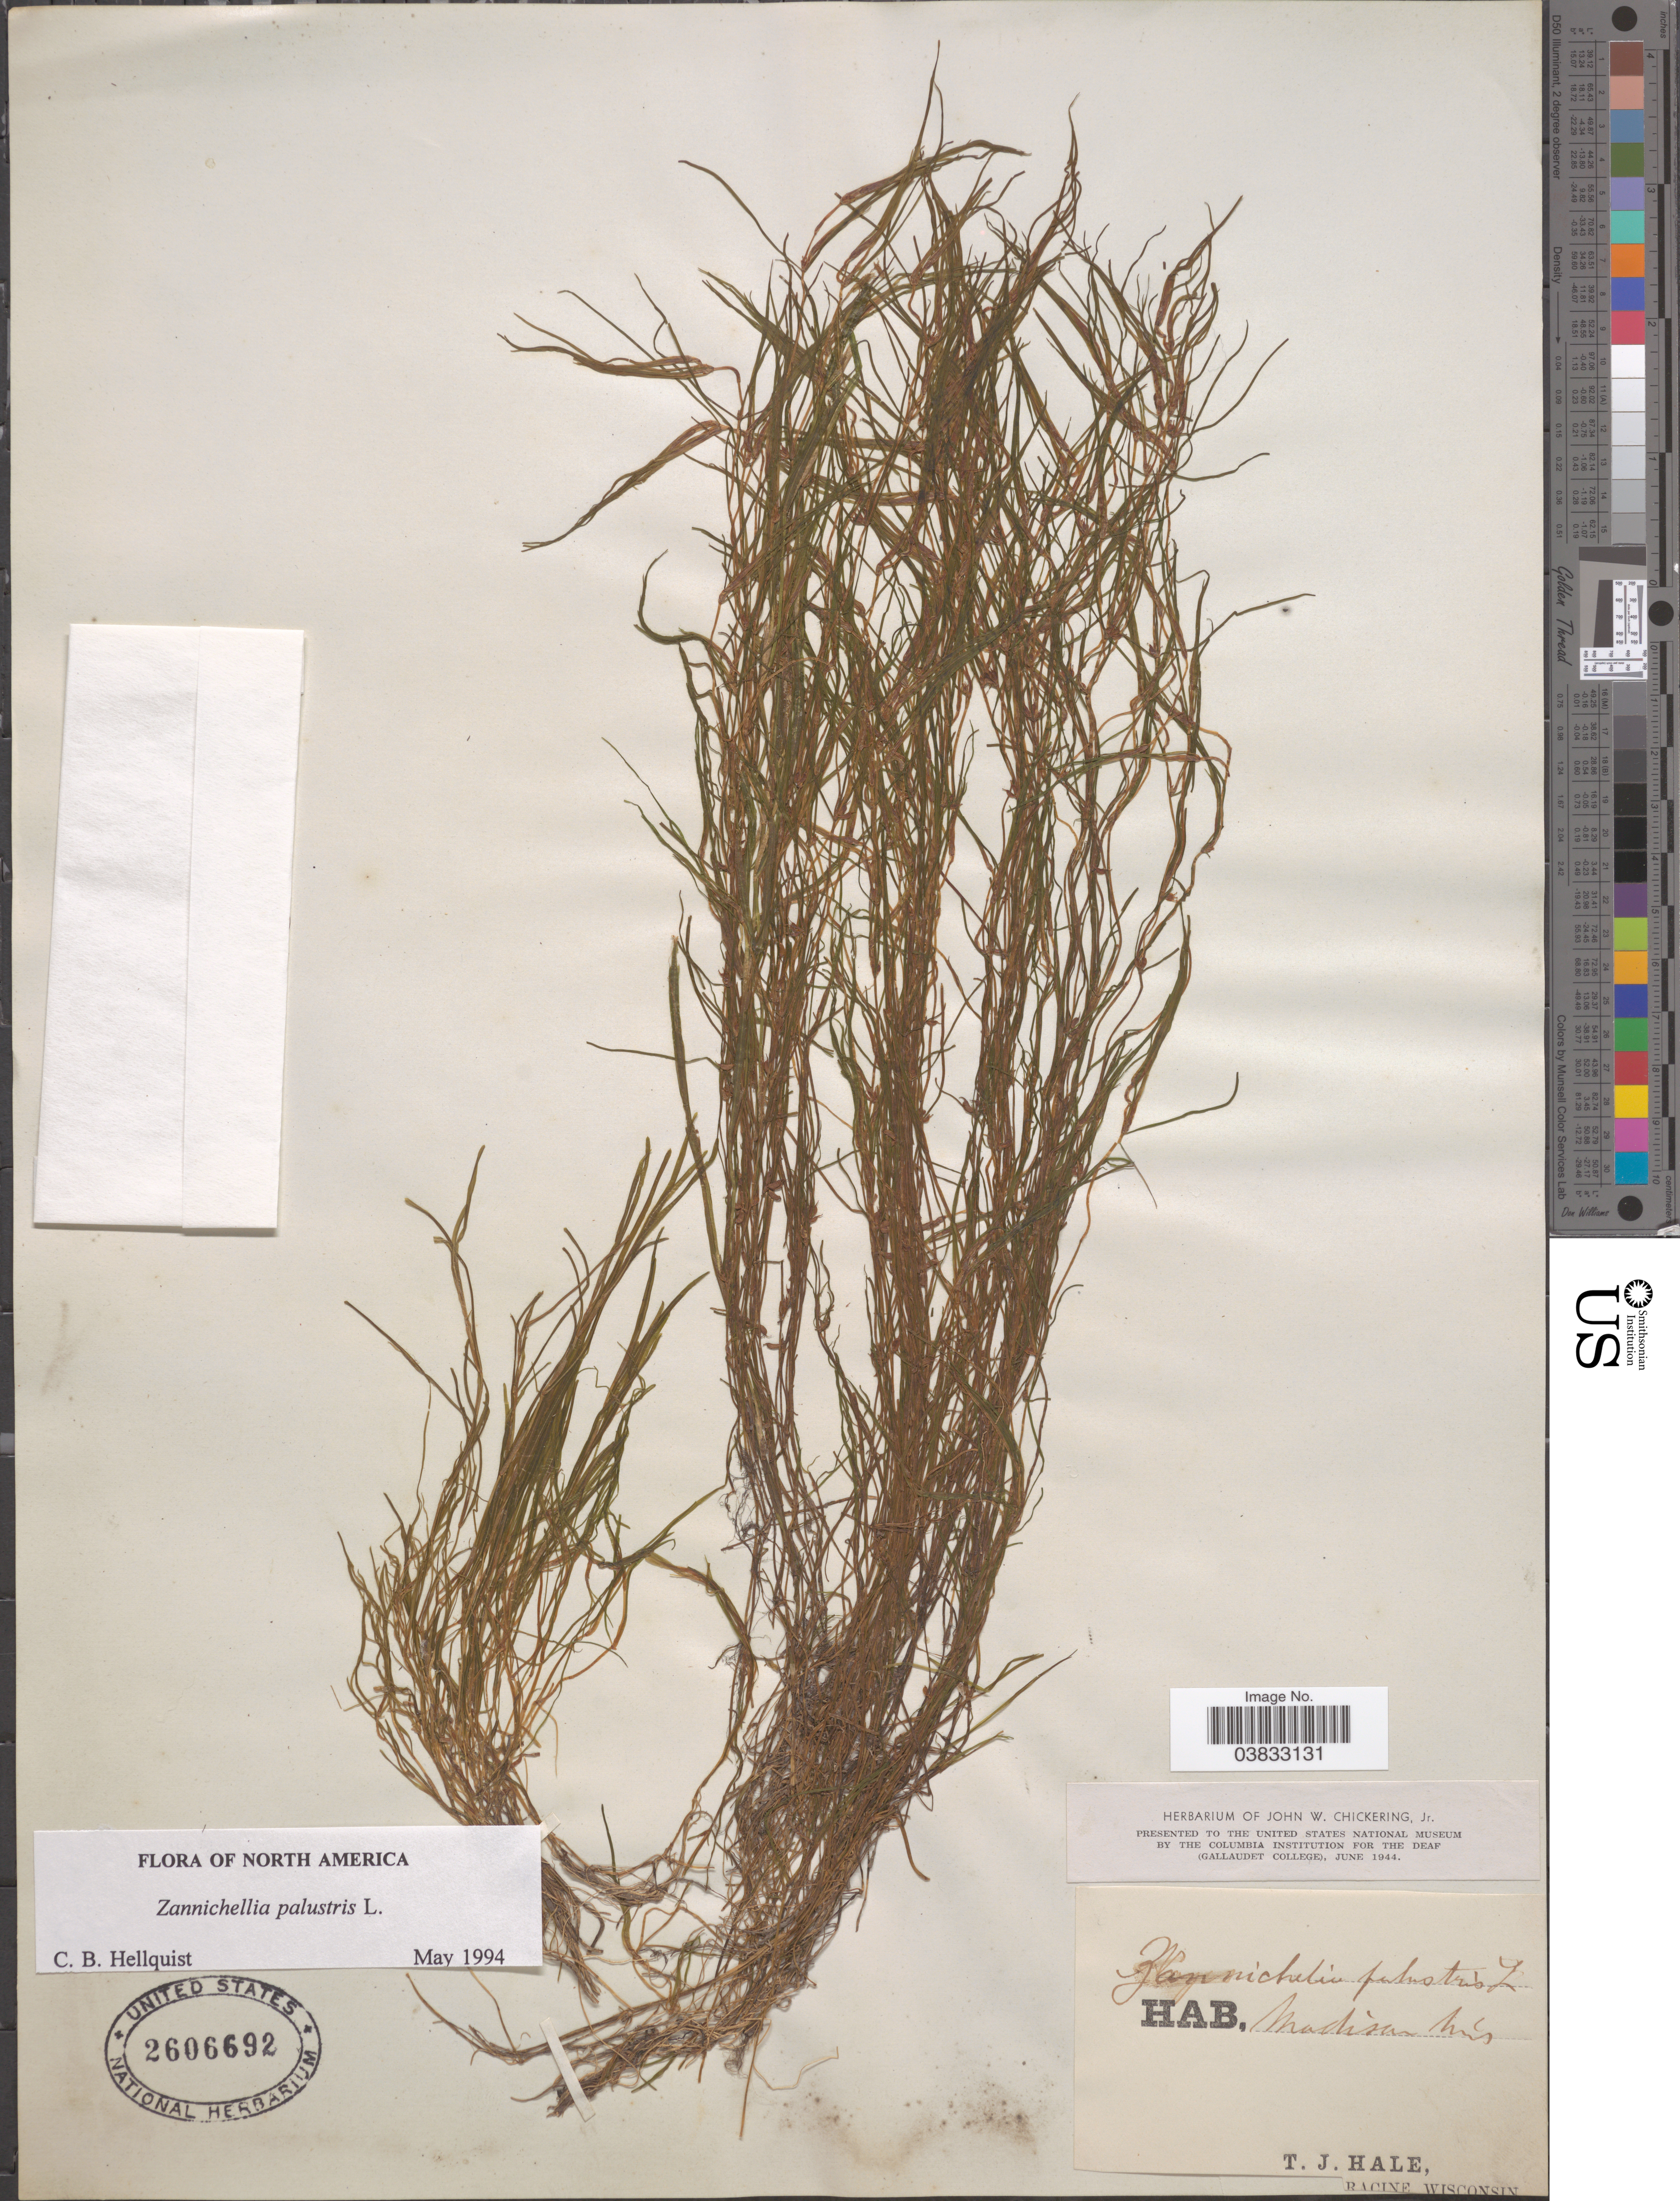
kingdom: Plantae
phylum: Tracheophyta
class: Liliopsida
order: Alismatales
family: Potamogetonaceae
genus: Zannichellia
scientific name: Zannichellia palustris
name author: L.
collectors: T. Hale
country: United States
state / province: Wisconsin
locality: Madison.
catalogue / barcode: US 2606692